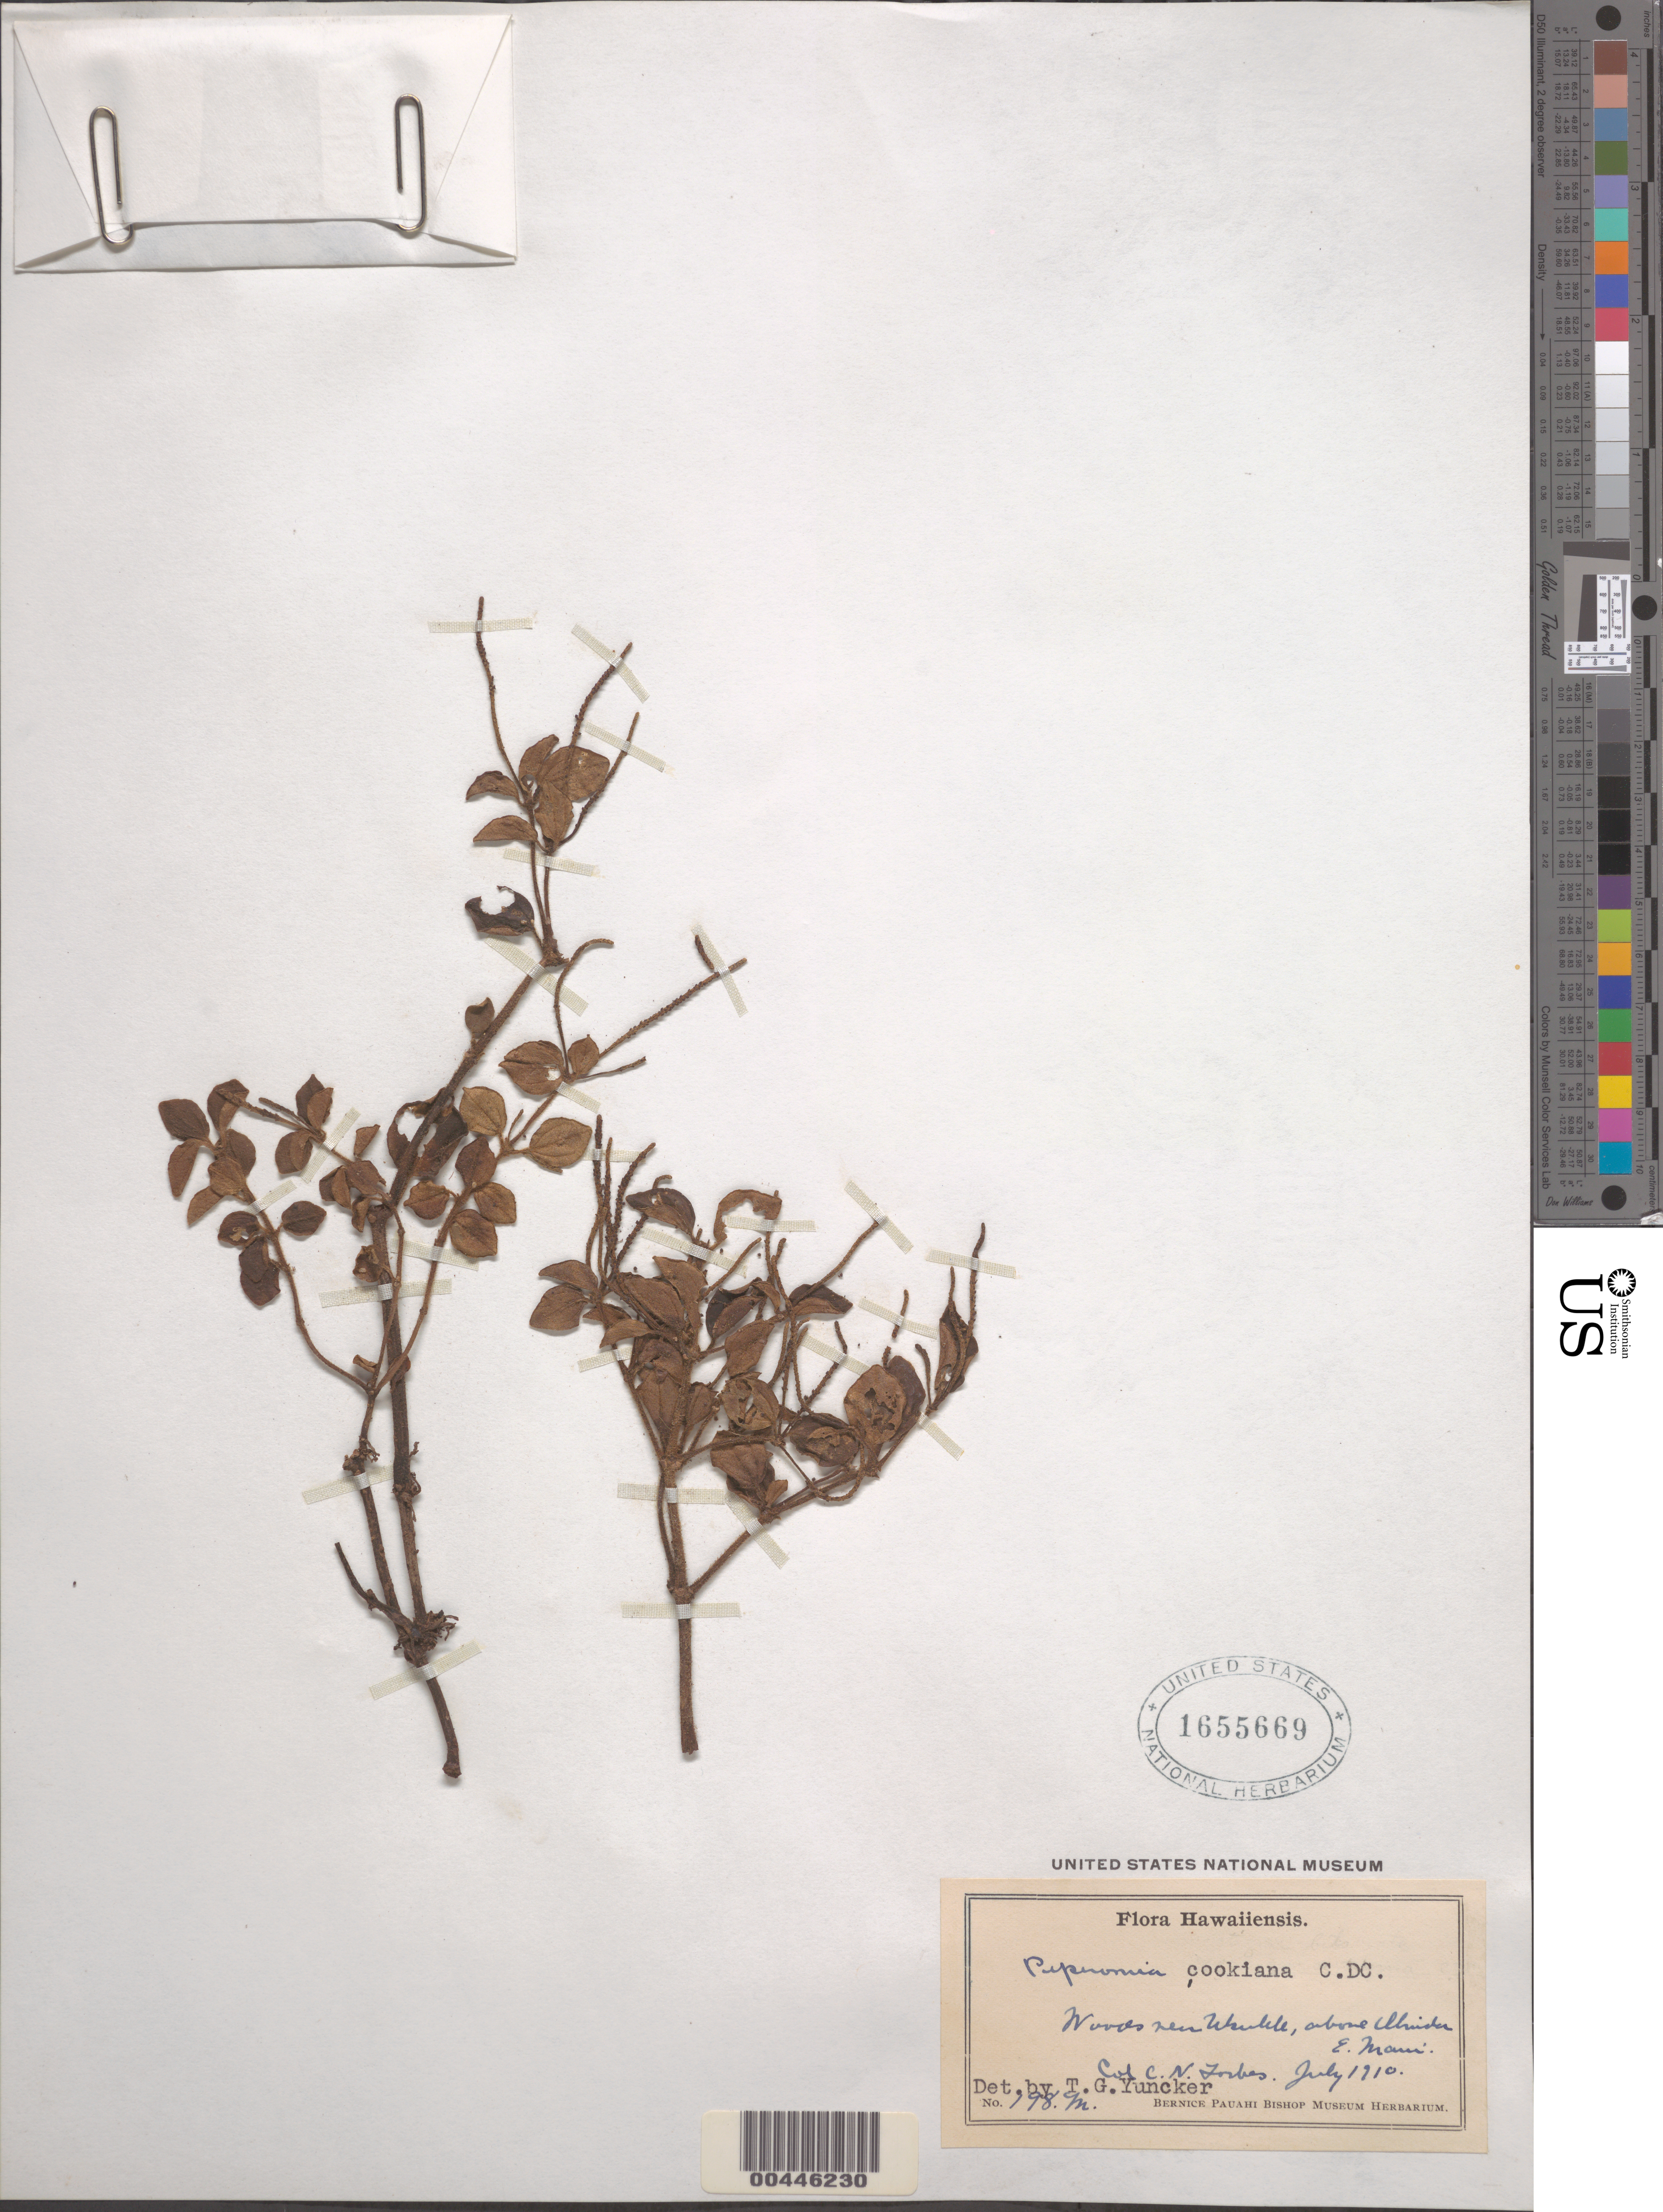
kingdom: Plantae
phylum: Tracheophyta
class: Magnoliopsida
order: Piperales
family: Piperaceae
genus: Peperomia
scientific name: Peperomia cookiana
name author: C. DC.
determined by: Yuncker, T. G.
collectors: C. N. Forbes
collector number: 198.M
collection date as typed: Jul 1910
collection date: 1910-07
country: United States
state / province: Hawaii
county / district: Maui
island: Maui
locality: E Maui, near Ukulele, above Olinda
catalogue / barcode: US 1655669